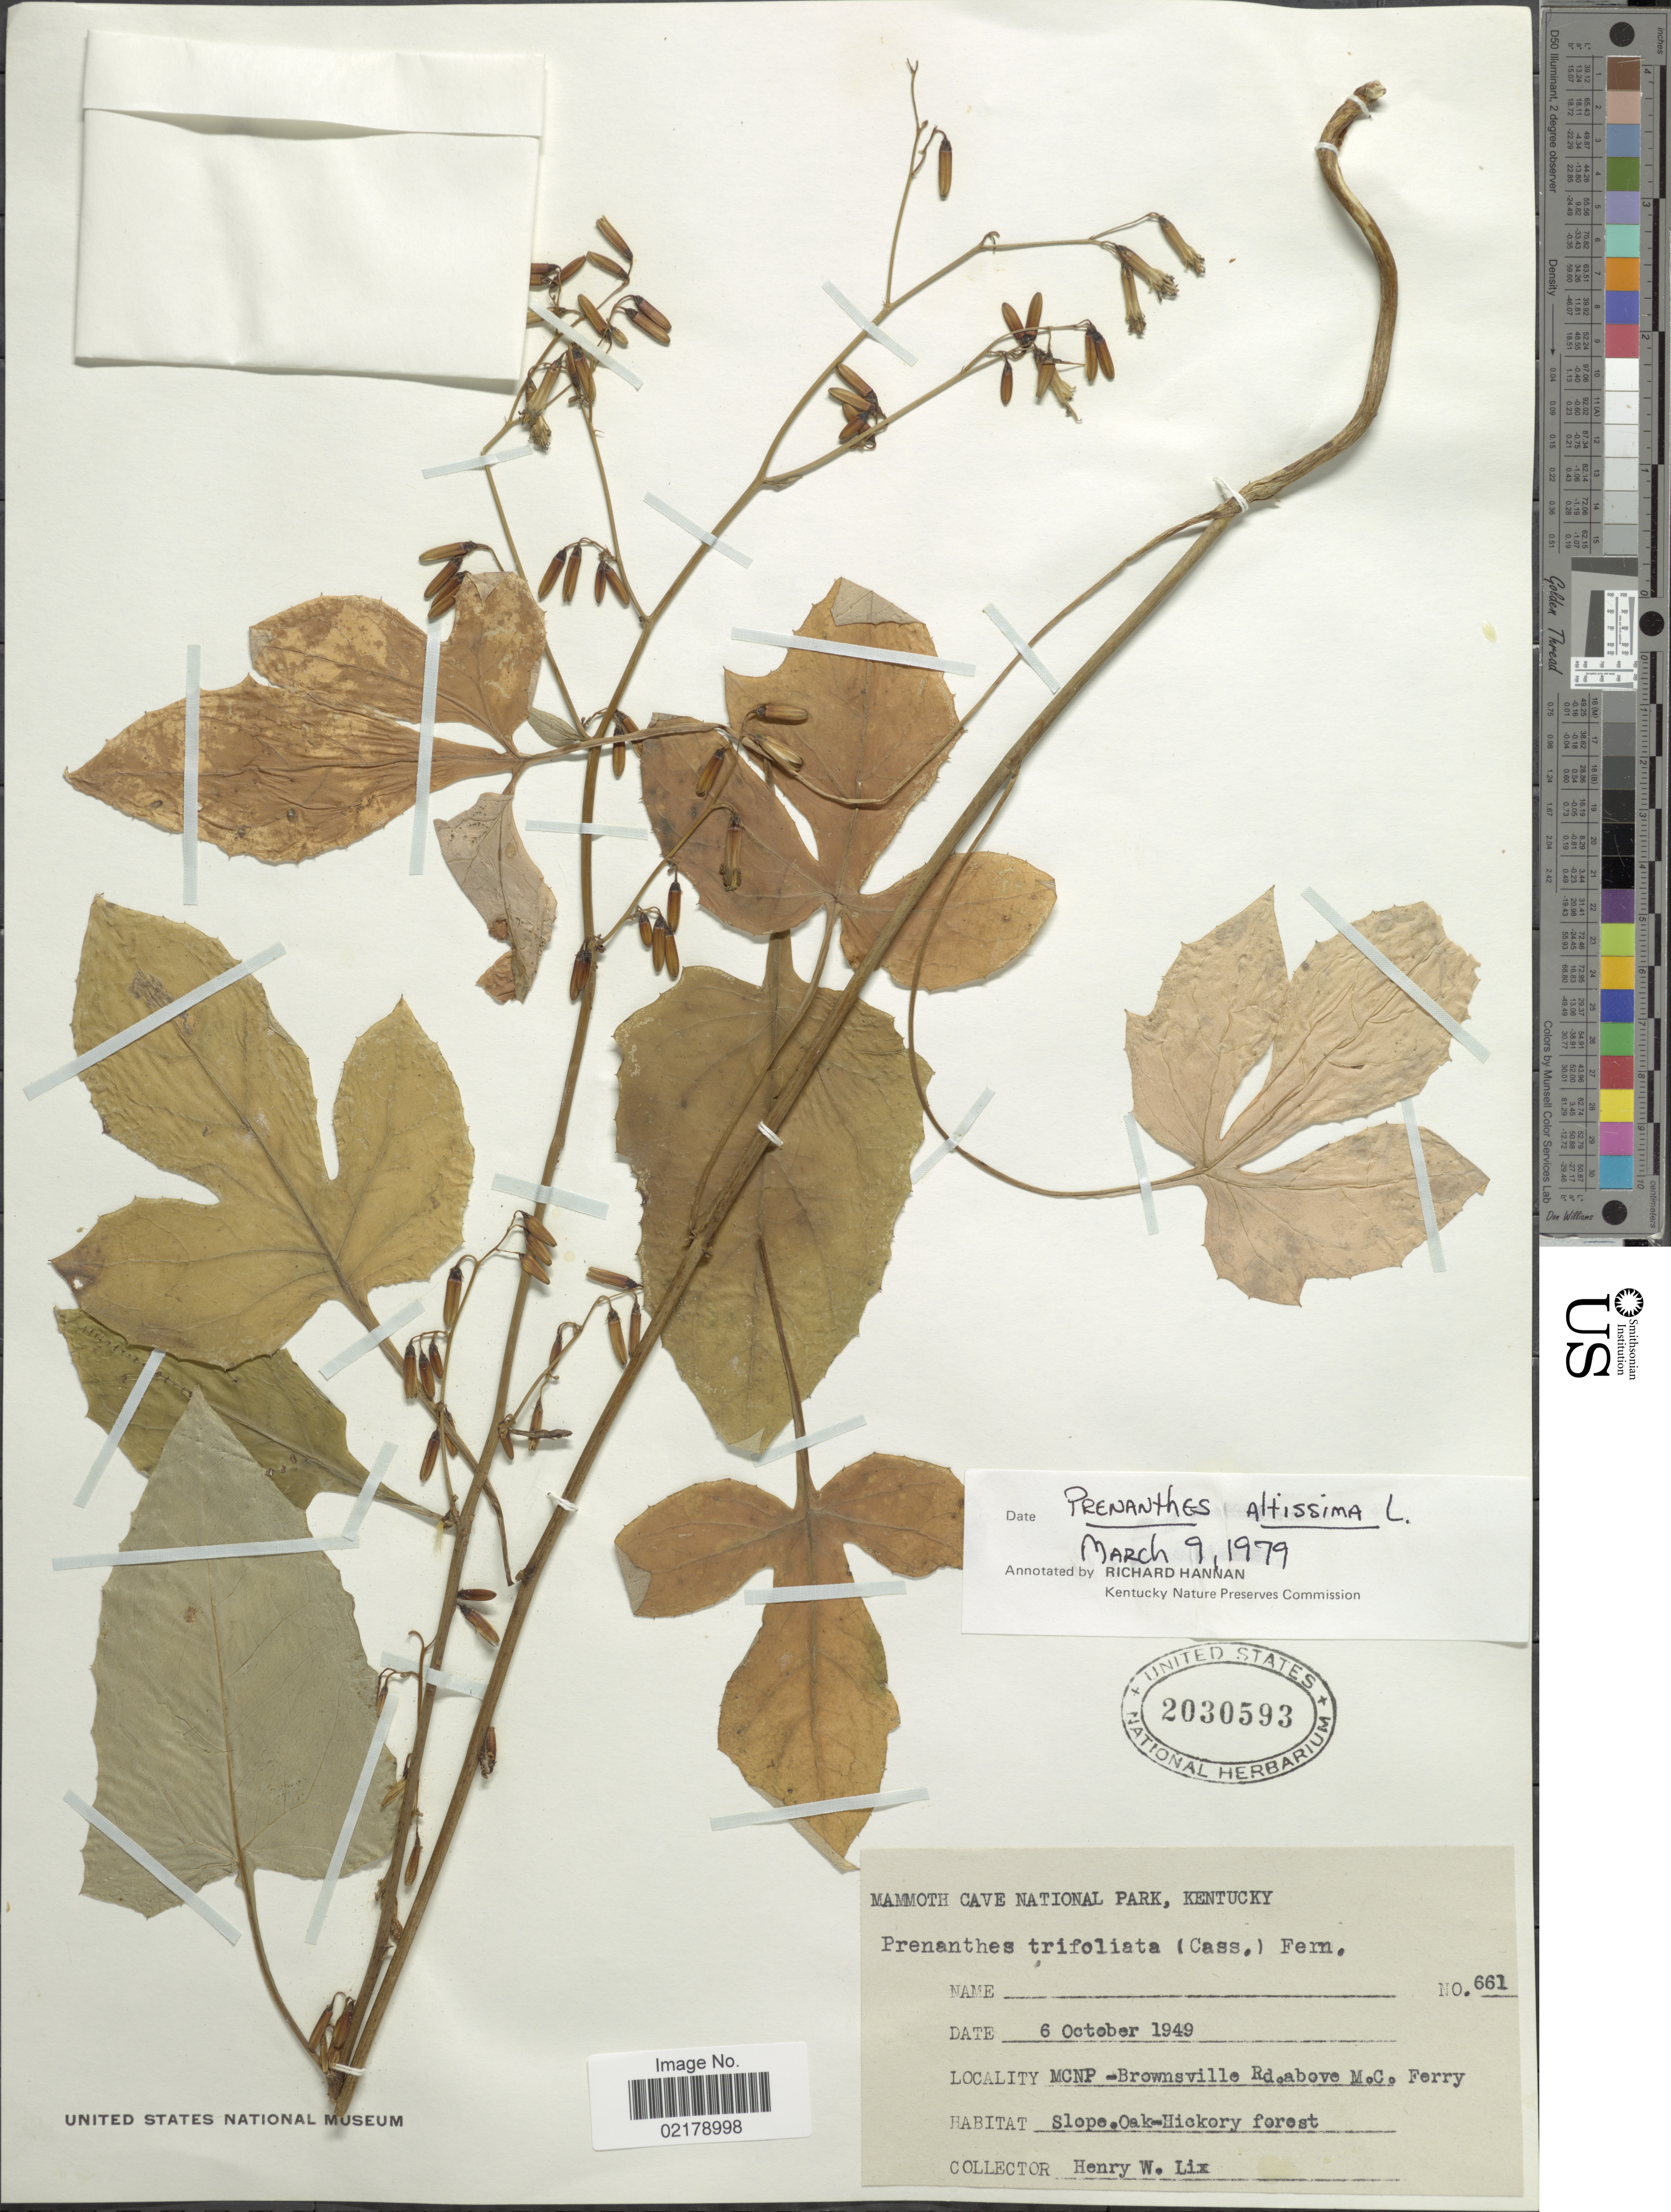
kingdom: Plantae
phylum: Tracheophyta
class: Magnoliopsida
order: Asterales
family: Asteraceae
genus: Nabalus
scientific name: Nabalus altissimus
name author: (L.) Hook.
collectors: H. W. Lix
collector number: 661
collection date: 1949-10-06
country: United States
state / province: Kentucky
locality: Mammoth Cave National Park, MCNP-Brownsville Rd. above M.C. Ferry, Slope Oak Hickory forest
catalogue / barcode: US 2030593